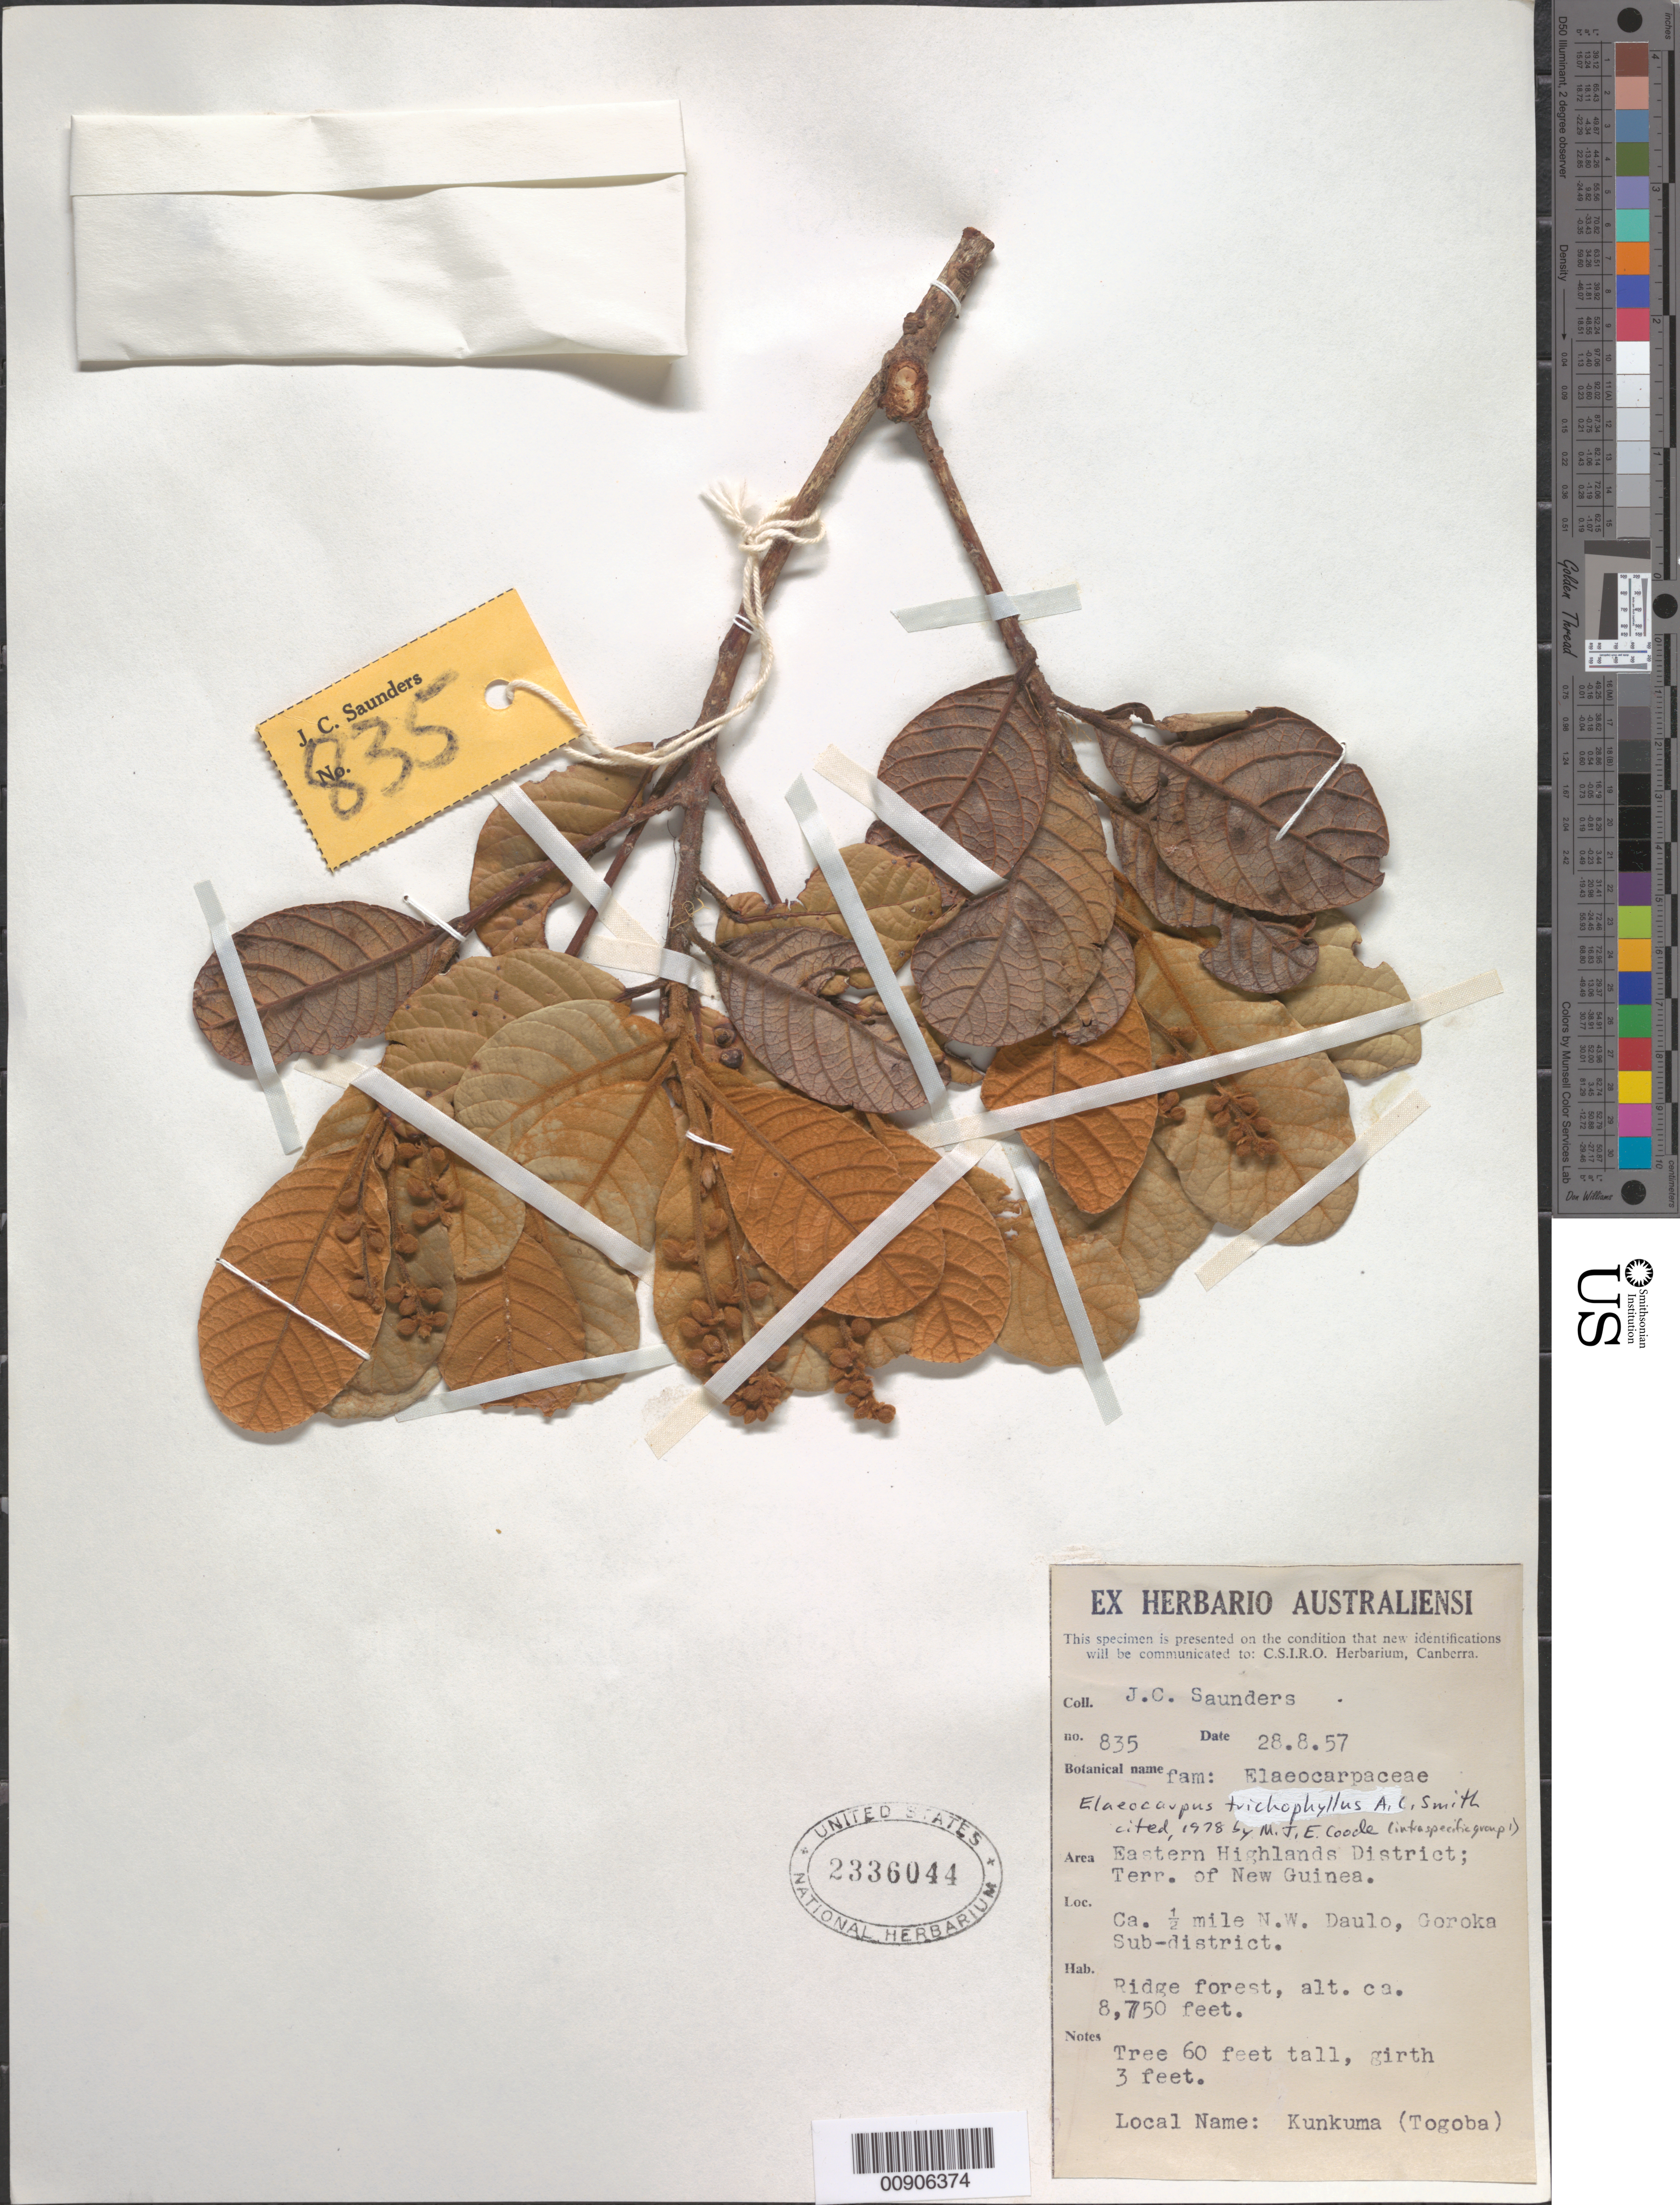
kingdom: Plantae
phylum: Tracheophyta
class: Magnoliopsida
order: Oxalidales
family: Elaeocarpaceae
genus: Elaeocarpus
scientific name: Elaeocarpus trichophyllus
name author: A.C. Sm.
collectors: J. C. Saunders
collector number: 835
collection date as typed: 28 Aug 1957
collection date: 1957-08-28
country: Papua New Guinea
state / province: Eastern Highlands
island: New Guinea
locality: ca. 1/2 mile NW Daulo, Goroka Sub-district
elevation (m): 2667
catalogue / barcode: US 2336044